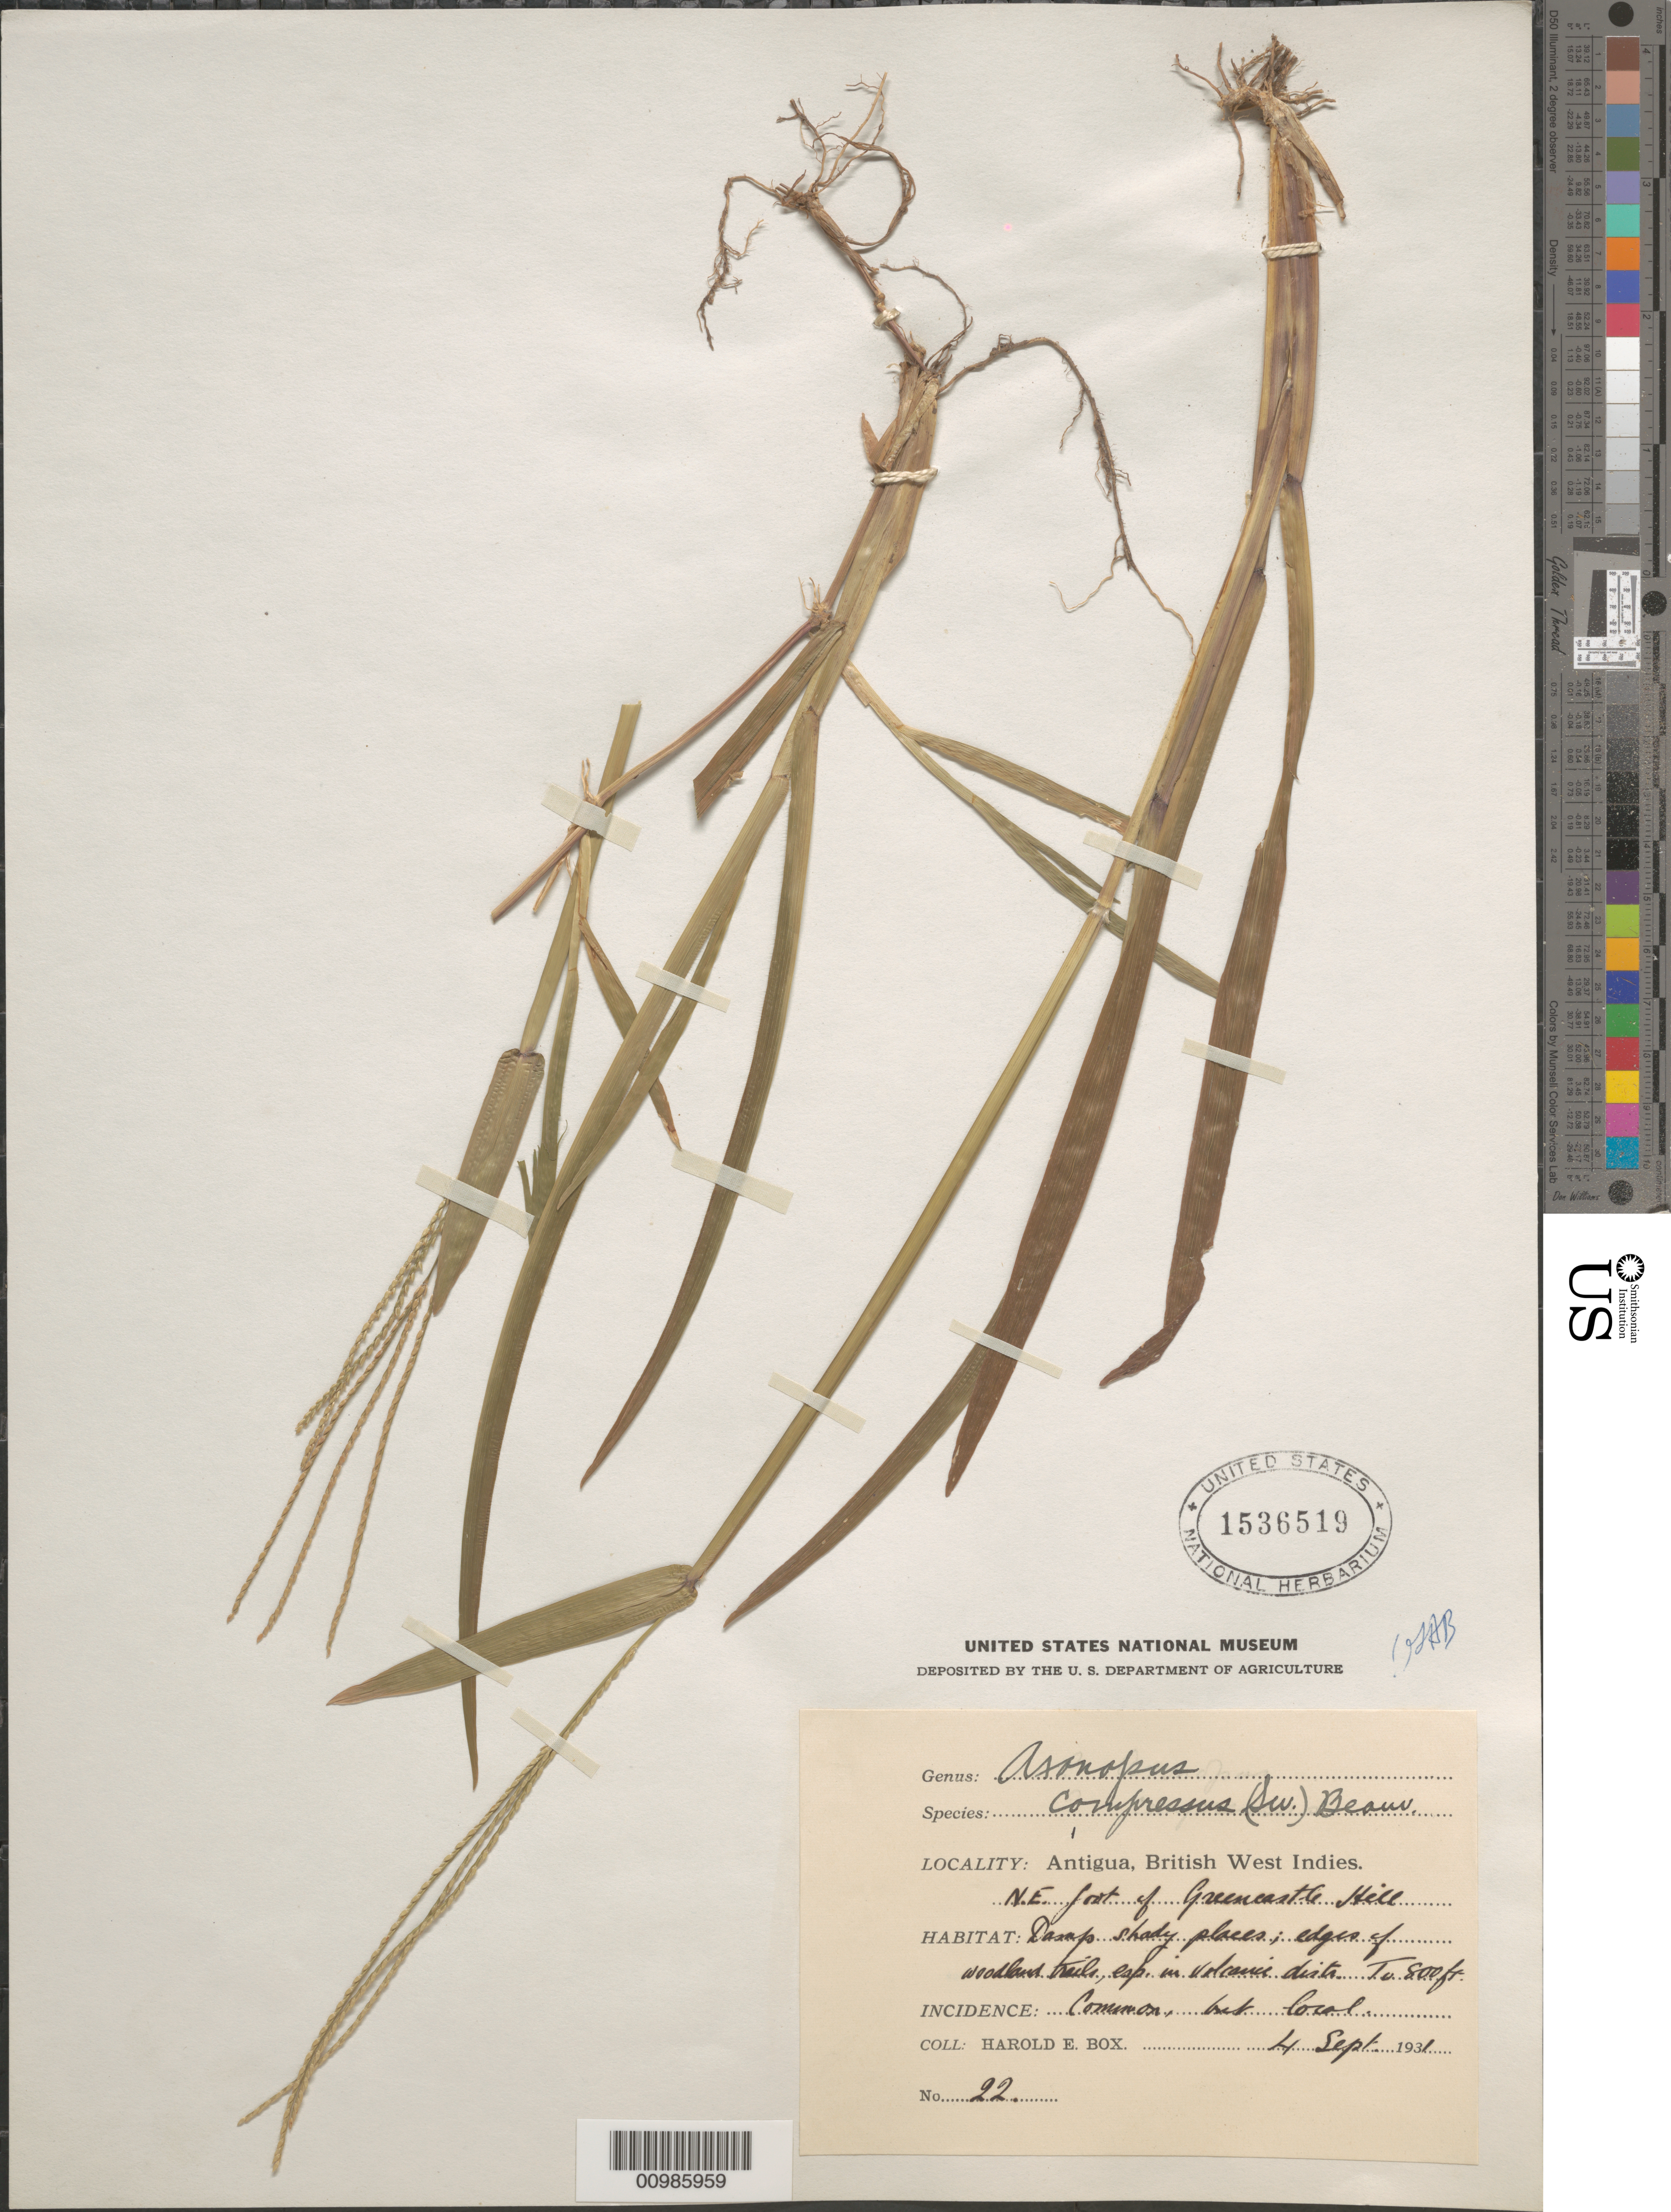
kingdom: Plantae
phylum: Tracheophyta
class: Liliopsida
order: Poales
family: Poaceae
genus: Axonopus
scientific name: Axonopus compressus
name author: (Sw.) P. Beauv.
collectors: H. E. Box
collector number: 22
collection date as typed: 04 Nov 1931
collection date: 1931-11-04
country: Antigua and Barbuda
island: Antigua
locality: N.E. foot of Greencastle Hill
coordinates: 0 N, 0 E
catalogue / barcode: US 1536519